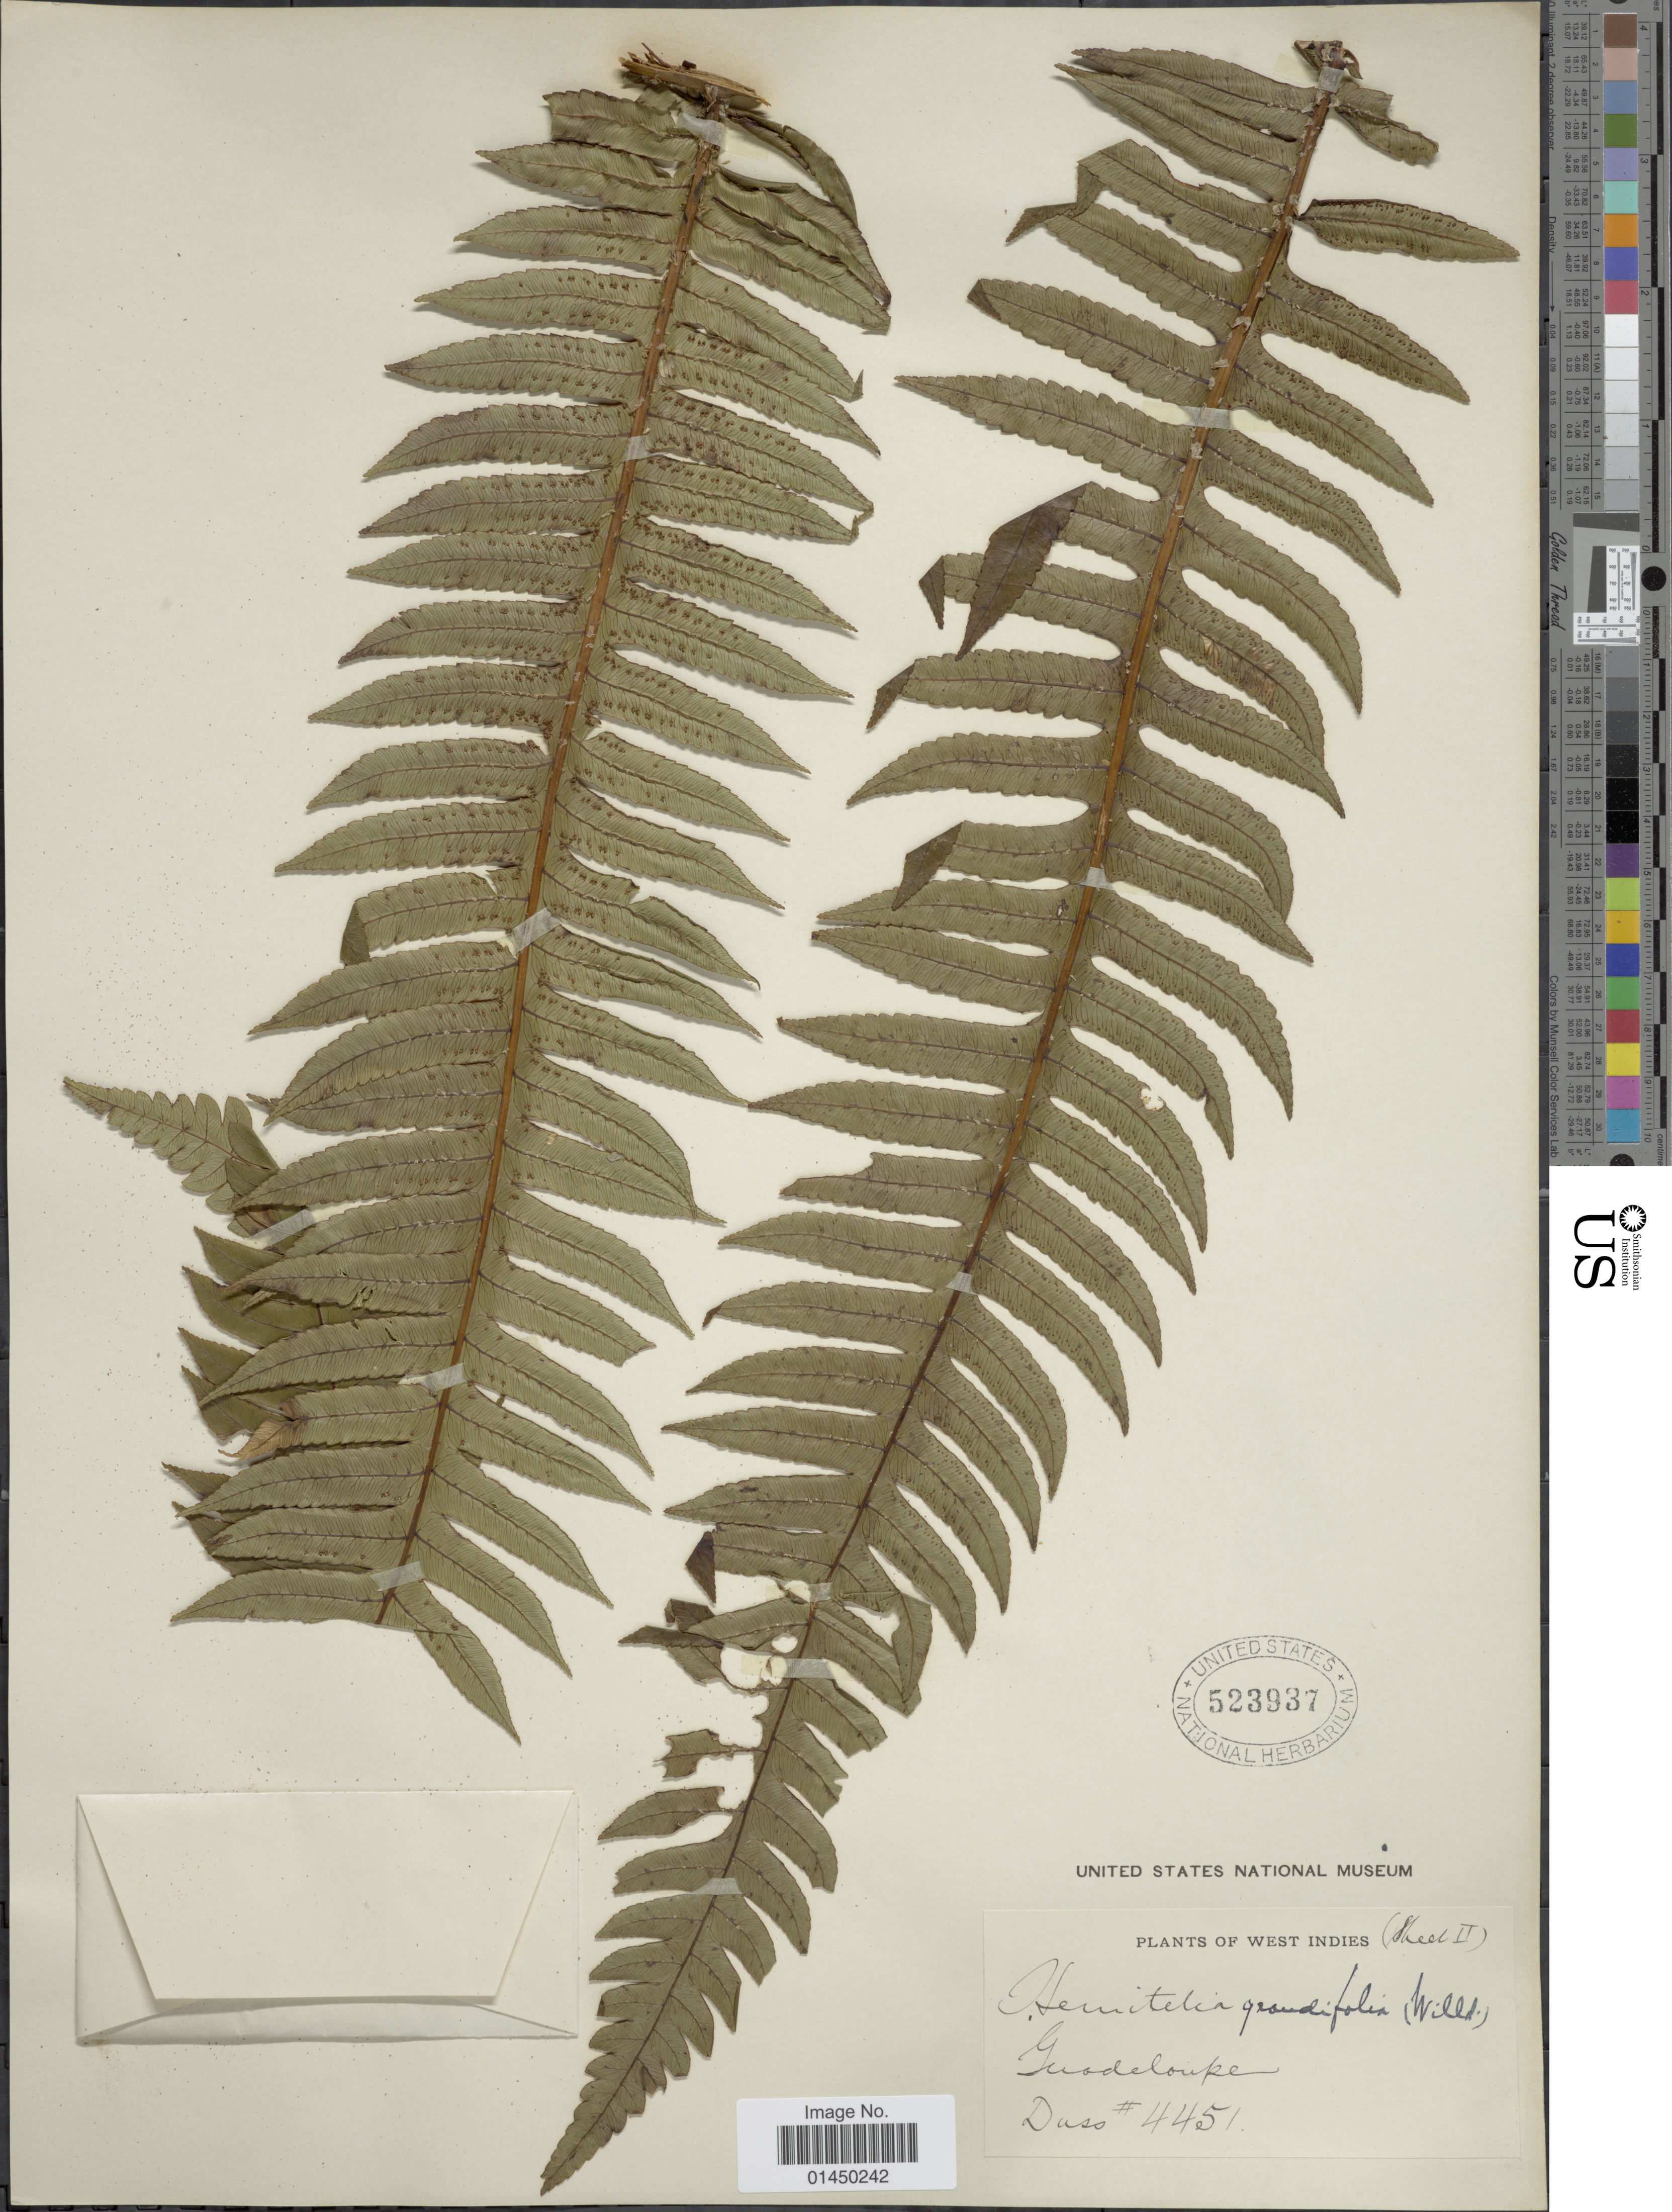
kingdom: Plantae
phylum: Tracheophyta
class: Polypodiopsida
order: Cyatheales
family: Cyatheaceae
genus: Cyathea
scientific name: Cyathea grandifolia var. grandifolia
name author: Willd.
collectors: -. Duss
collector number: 4451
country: Guadeloupe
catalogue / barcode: US 523937